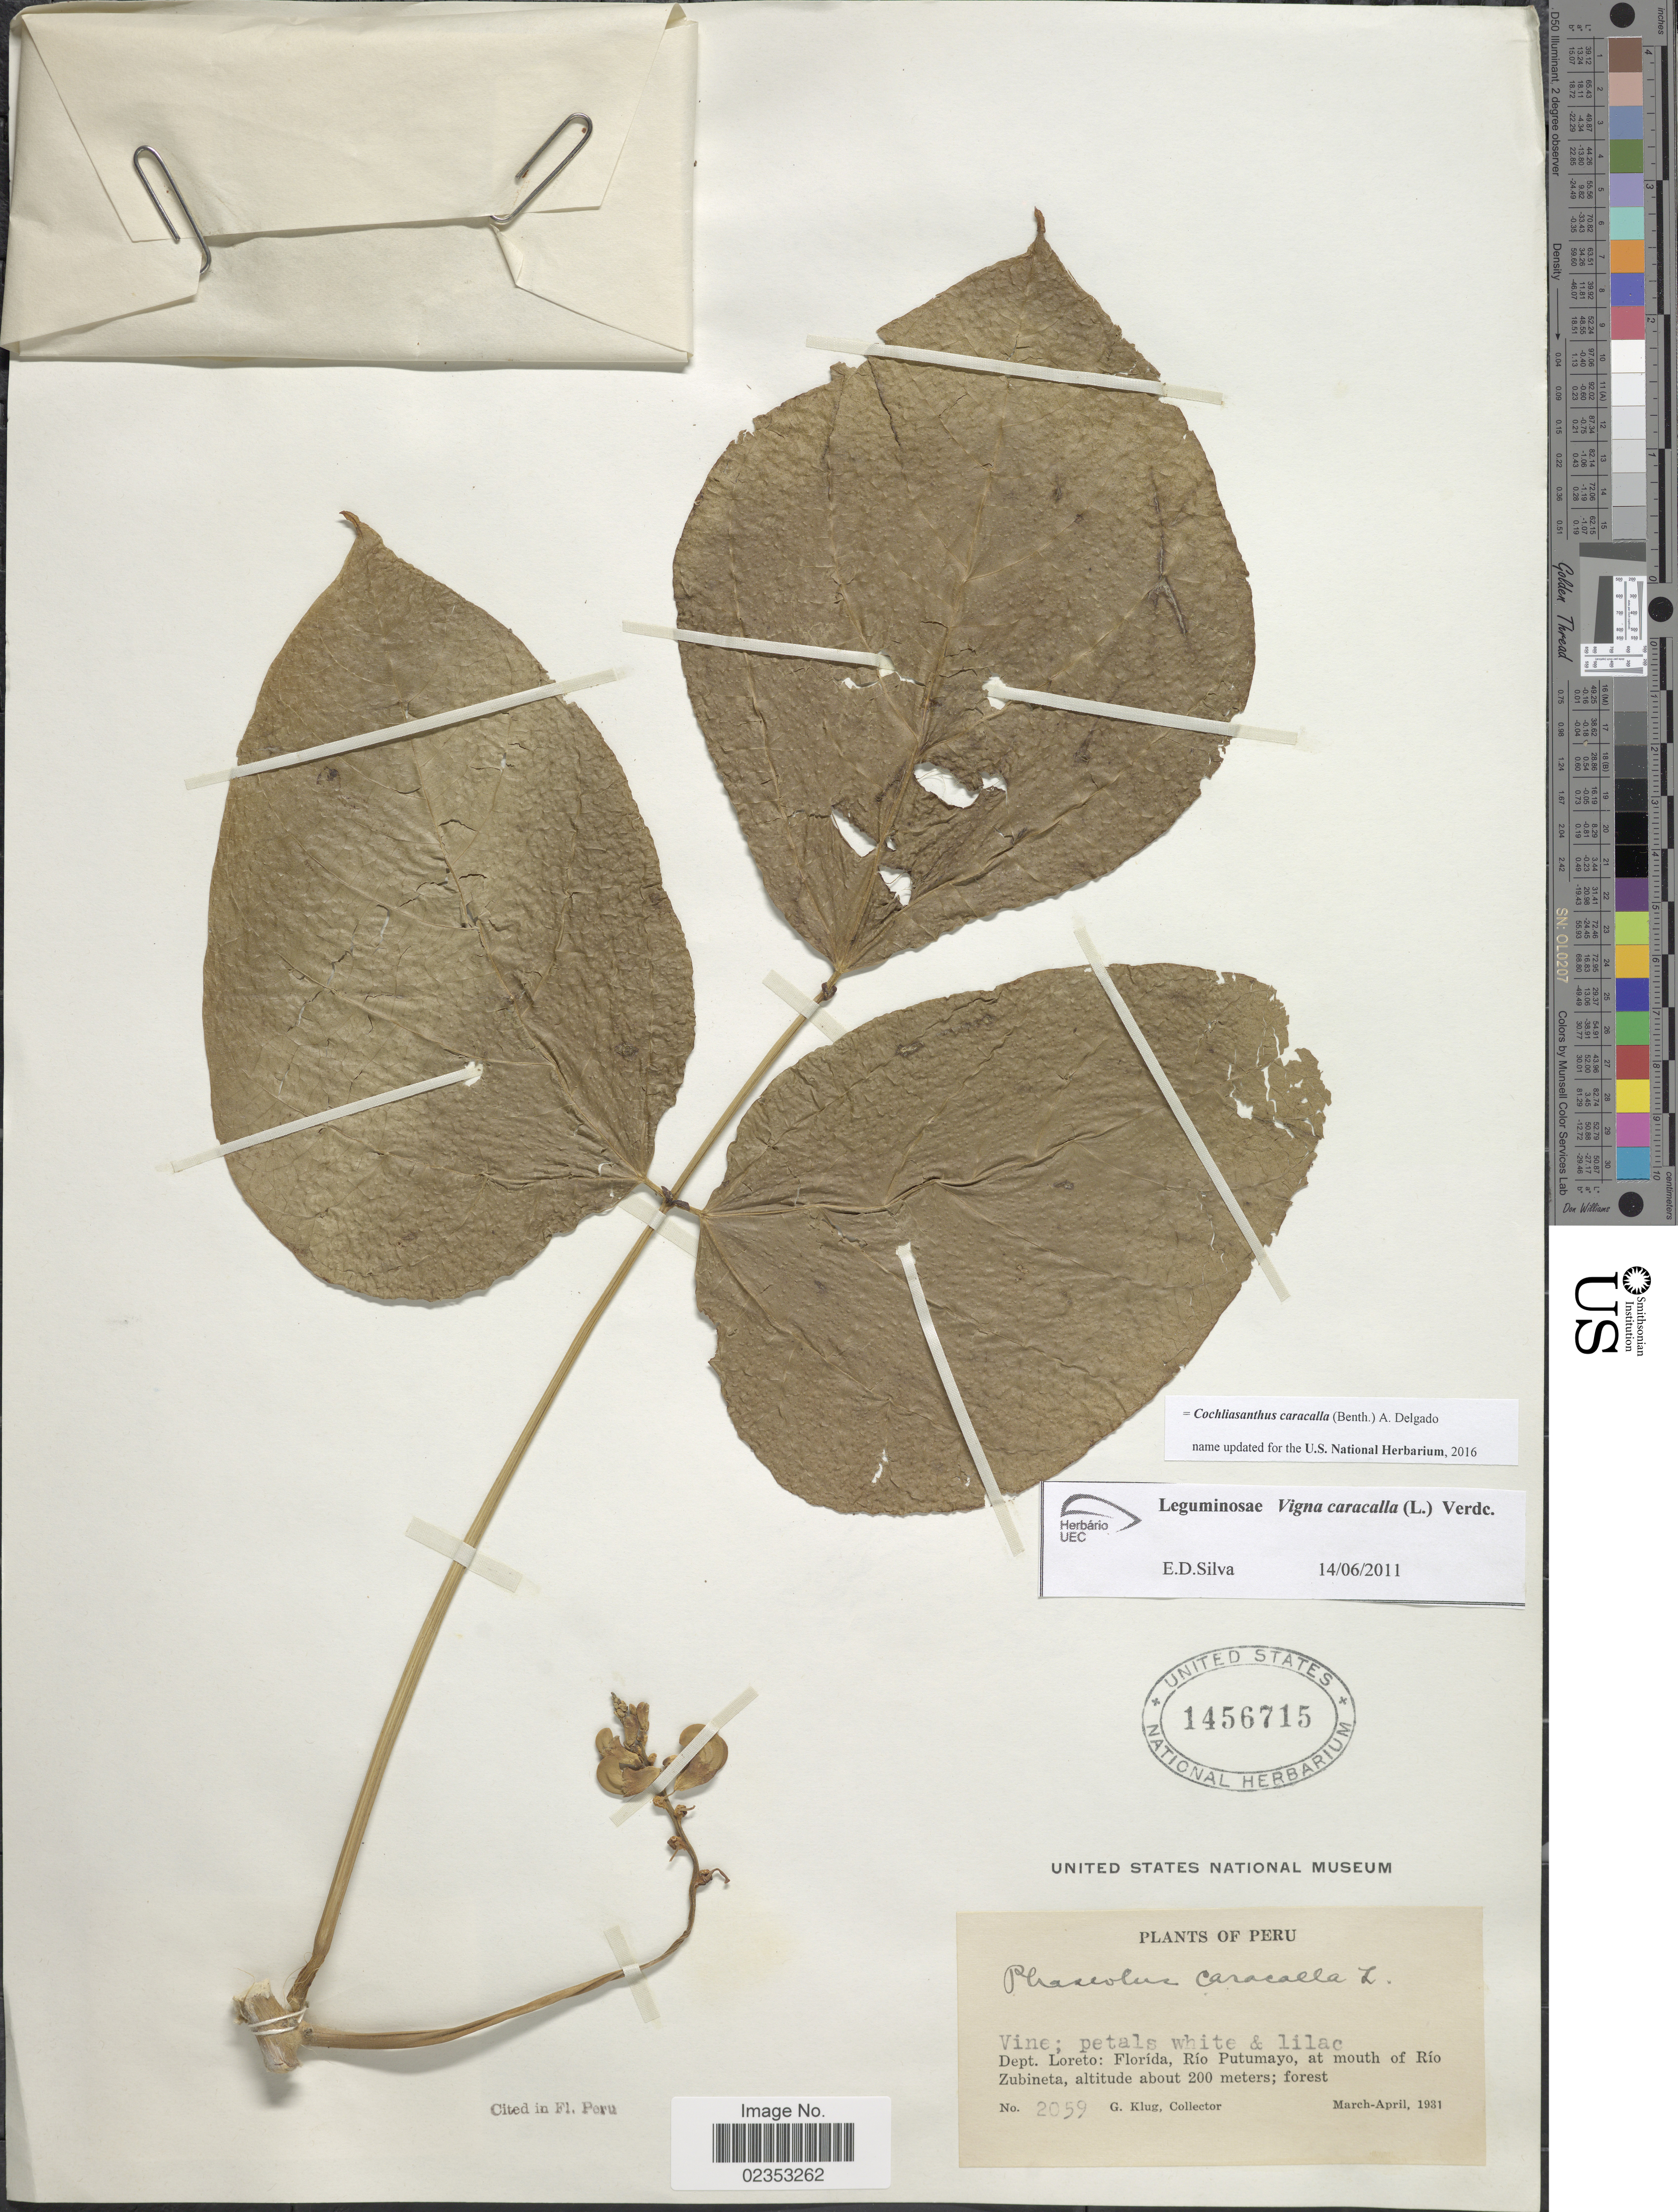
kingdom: Plantae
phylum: Tracheophyta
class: Magnoliopsida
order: Fabales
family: Fabaceae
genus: Cochliasanthus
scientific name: Cochliasanthus caracalla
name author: (L.) Trew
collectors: G. Klug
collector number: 2059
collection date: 1931-03/1931-04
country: Peru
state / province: Loreto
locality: Florida, rio Putumayo, at mouth of Rio Zubineta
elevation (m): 200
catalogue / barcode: US 1456715